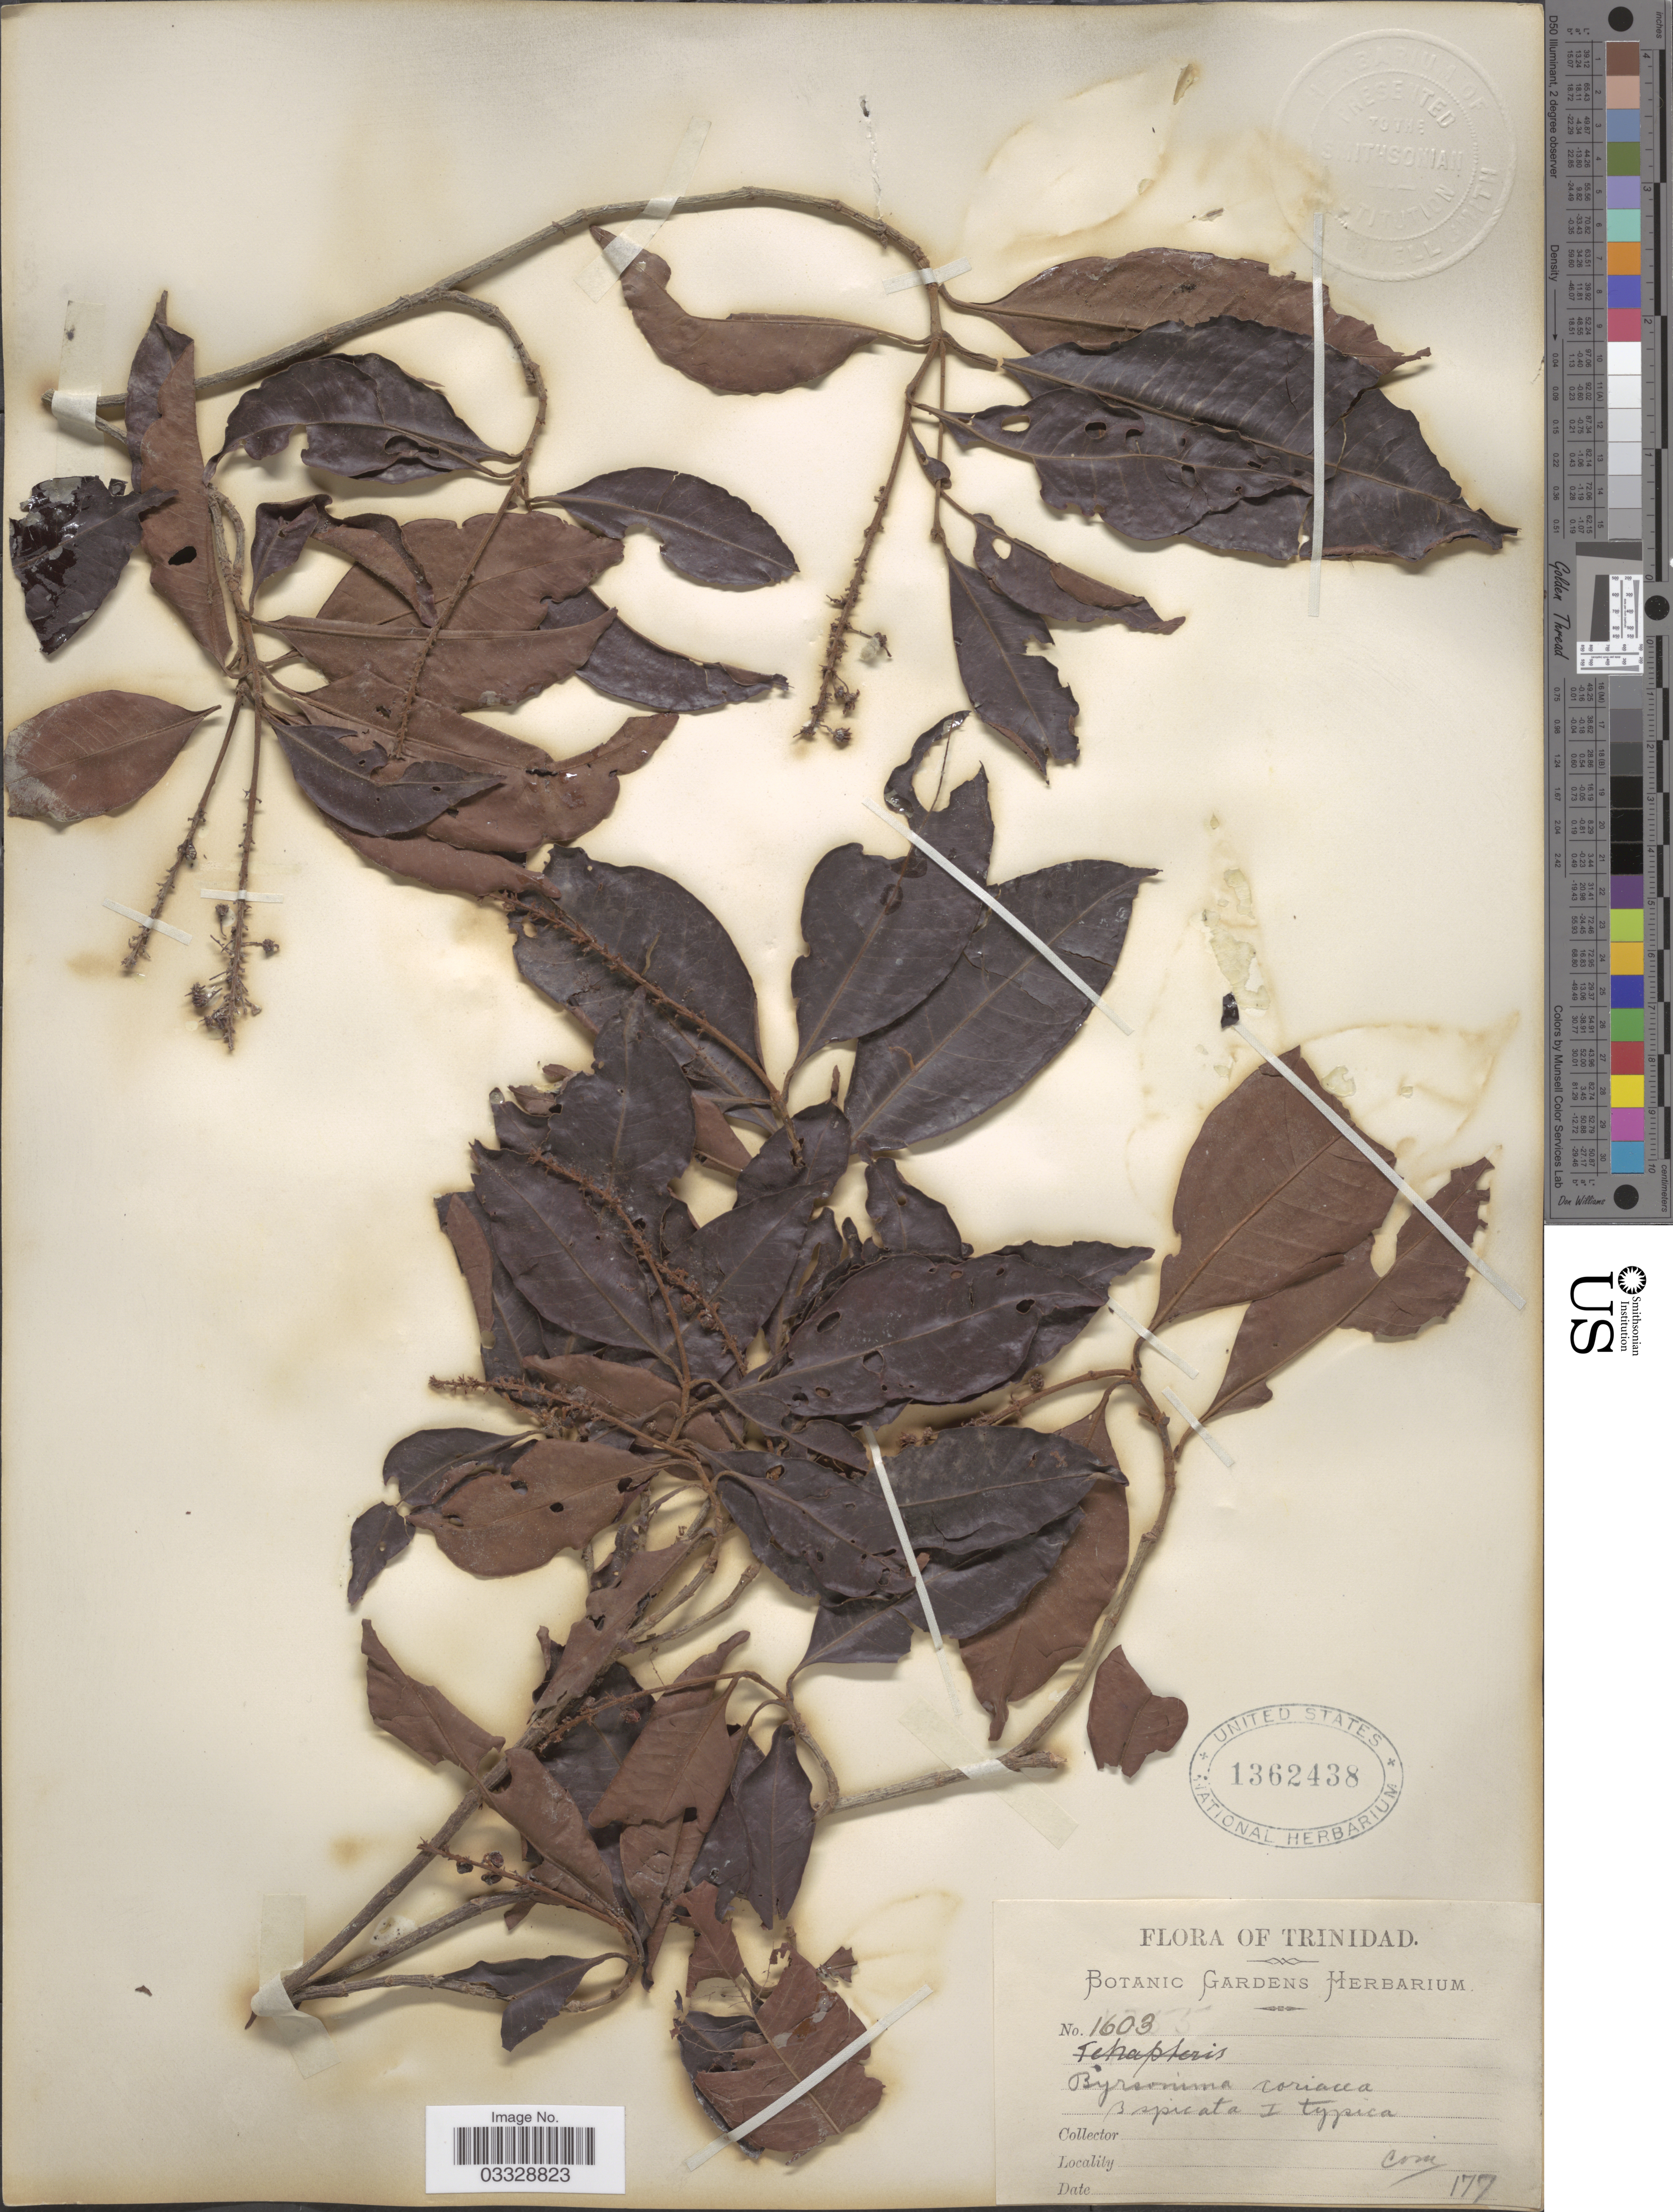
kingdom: Plantae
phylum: Tracheophyta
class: Magnoliopsida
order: Malpighiales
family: Malpighiaceae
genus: Byrsonima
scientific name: Byrsonima coriacea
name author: (Sw.) DC.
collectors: ex herb. Botanic Gardens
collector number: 1603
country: Trinidad and Tobago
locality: Trinidad.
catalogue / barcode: US 1362438